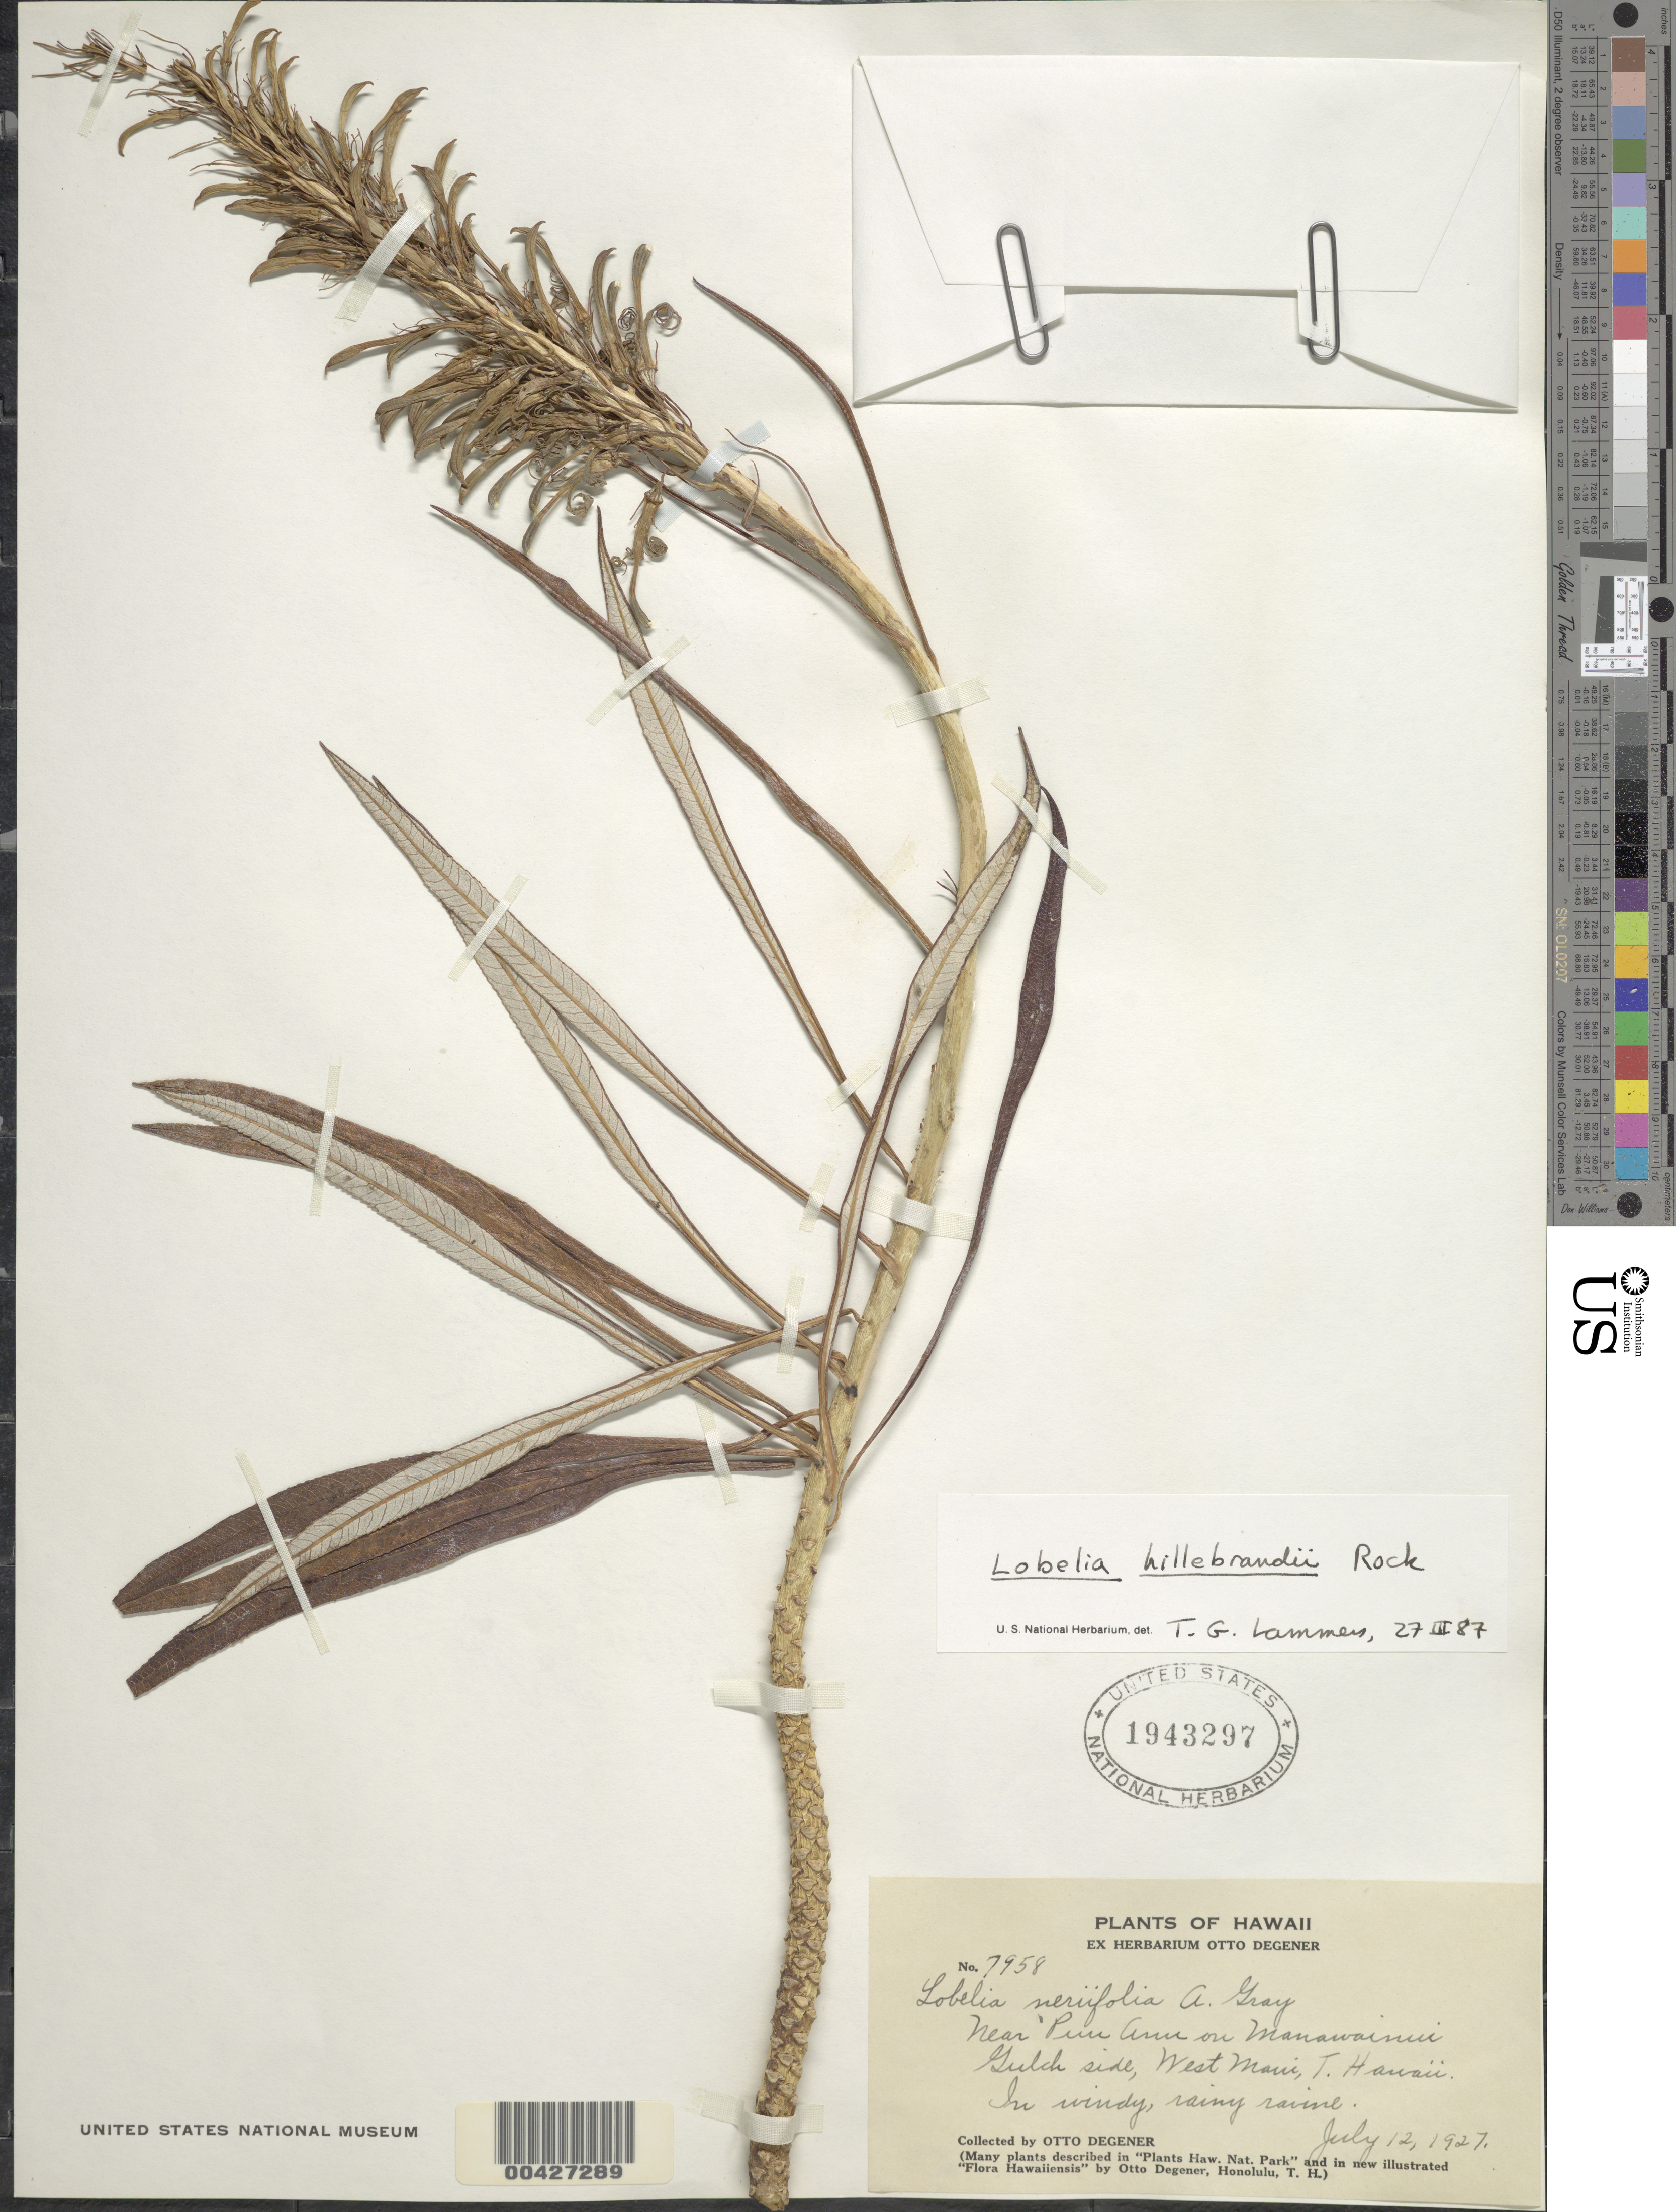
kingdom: Plantae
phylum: Tracheophyta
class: Magnoliopsida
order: Asterales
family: Campanulaceae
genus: Lobelia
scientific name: Lobelia hillebrandii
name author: Rock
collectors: O. Degener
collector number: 7958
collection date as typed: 12 Jul 1927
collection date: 1927-07-12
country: United States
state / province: Hawaii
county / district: Maui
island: Maui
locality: Near Puu Anu on Manawainui Gulch side, West Maui.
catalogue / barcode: US 1943297